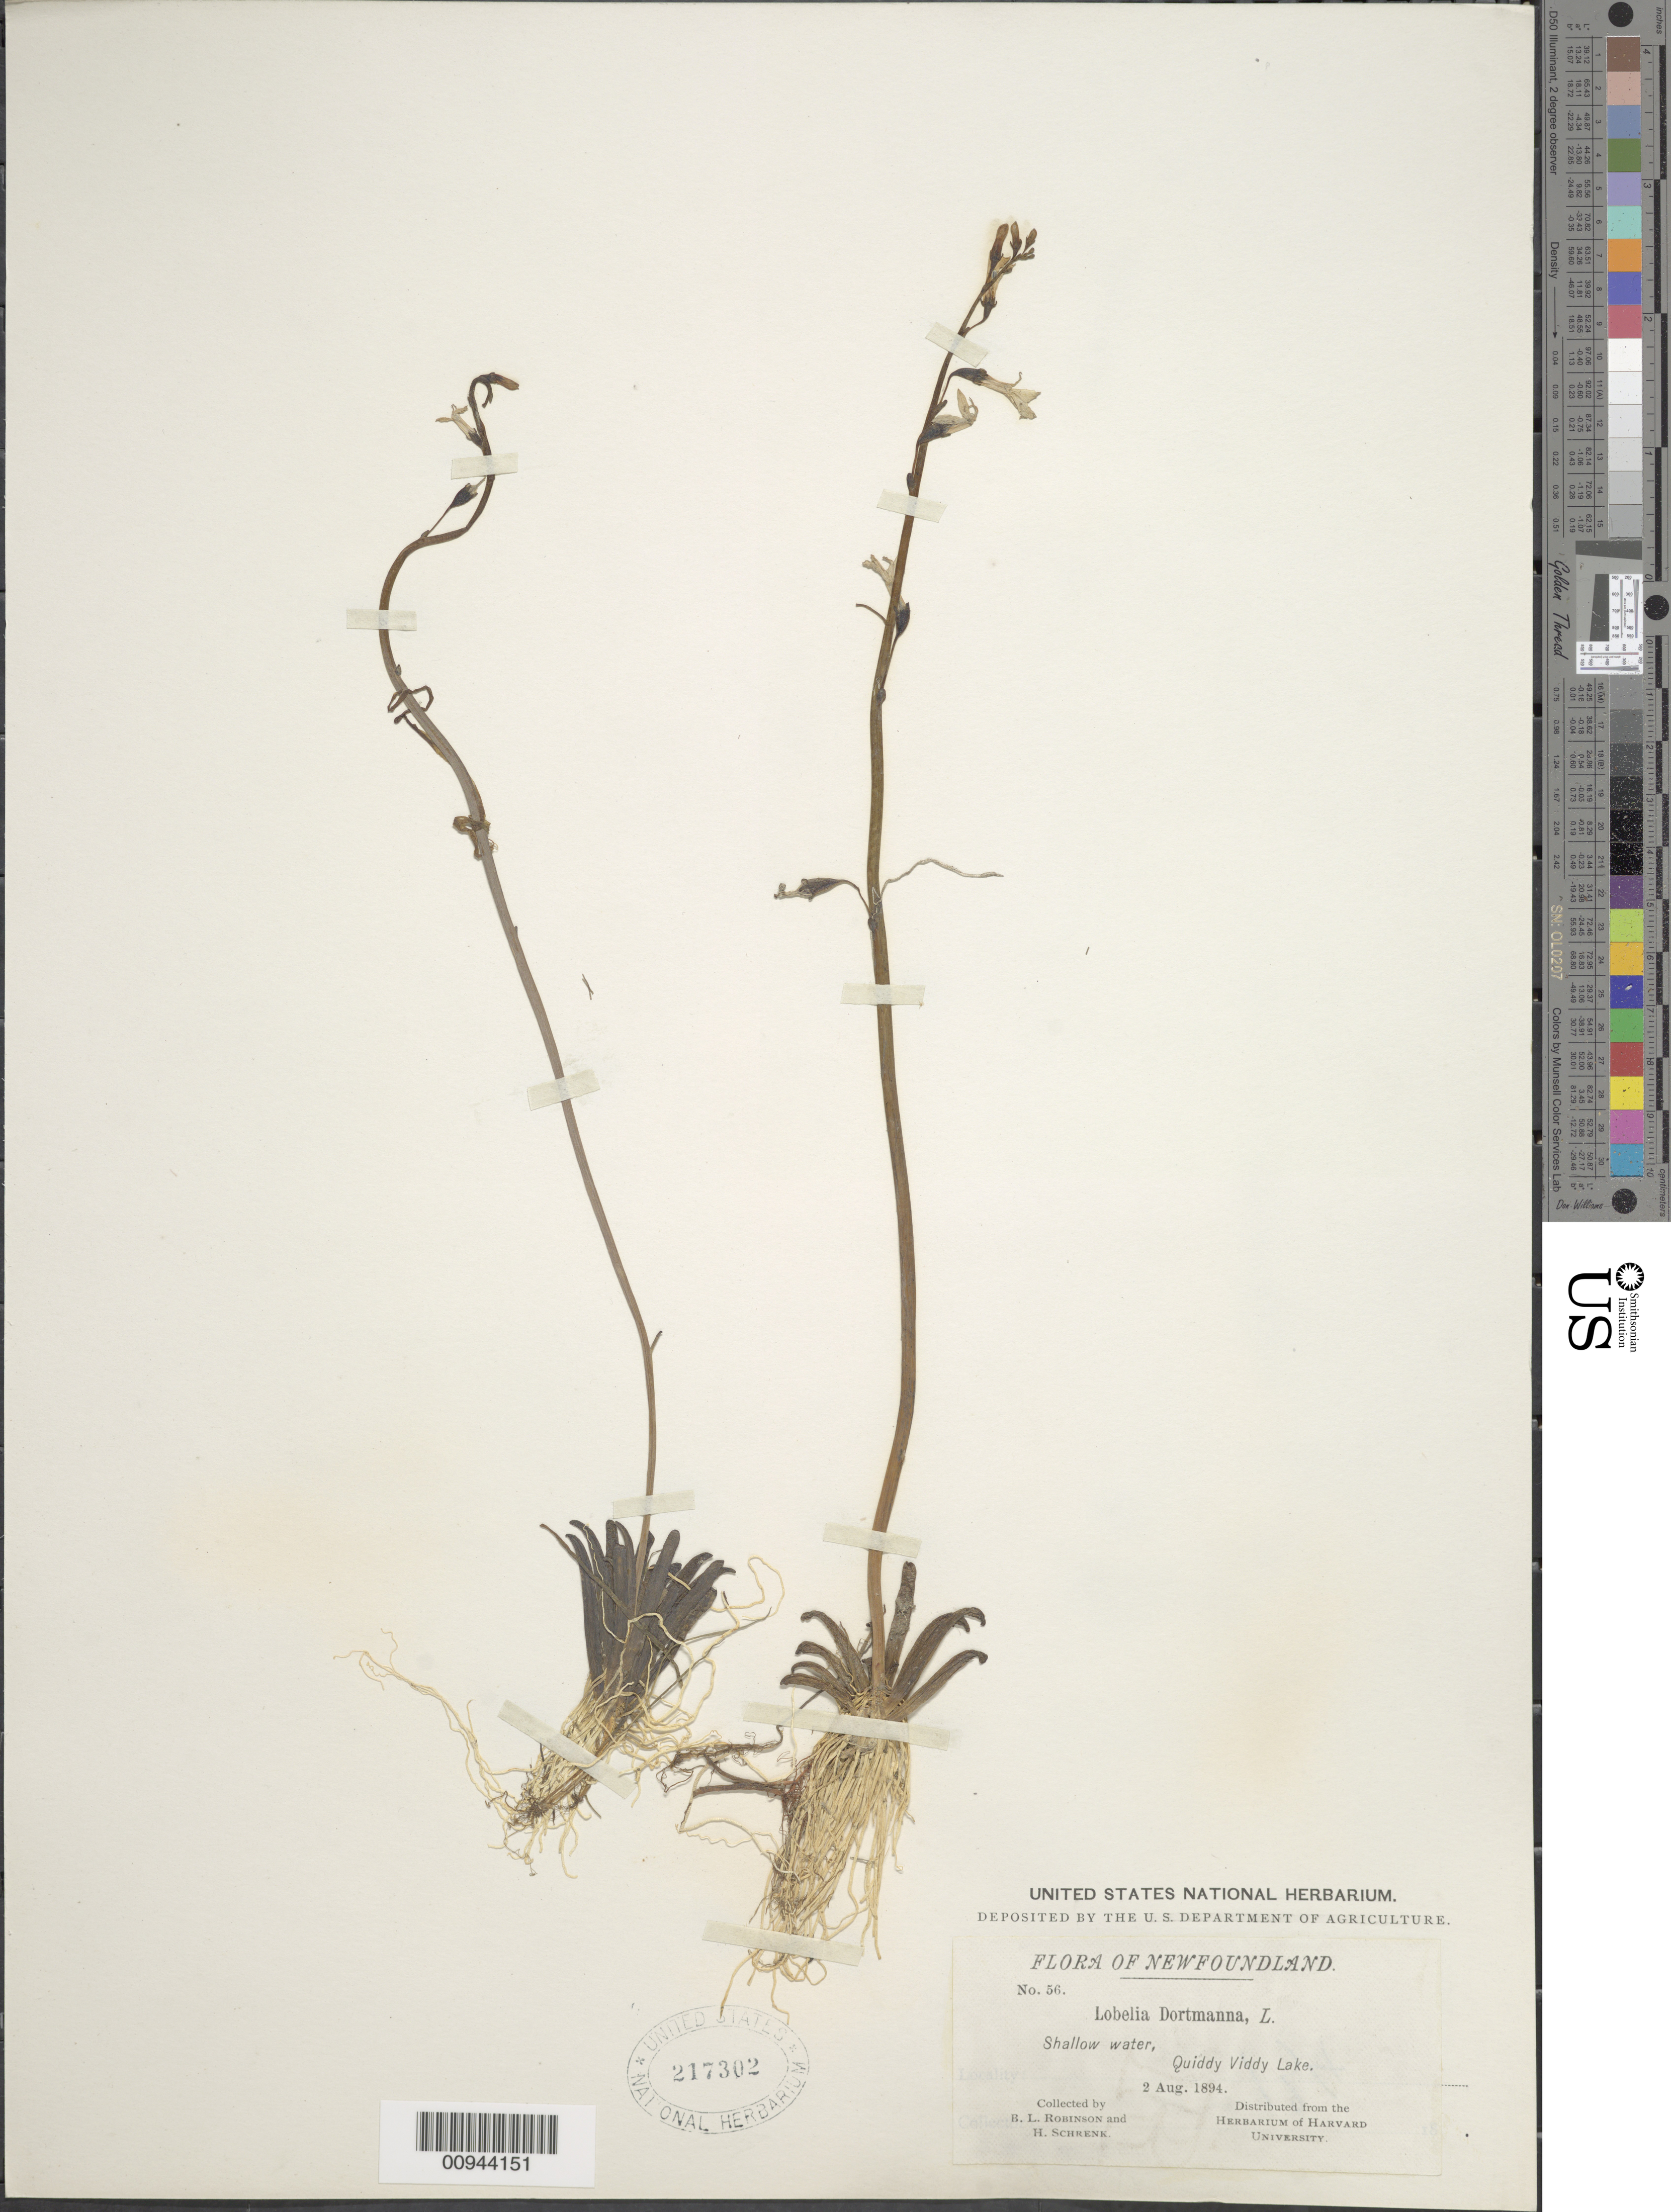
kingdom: Plantae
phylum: Tracheophyta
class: Magnoliopsida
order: Asterales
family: Campanulaceae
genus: Lobelia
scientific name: Lobelia dortmanna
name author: L.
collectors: B. L. Robinson & H. v. Schrenk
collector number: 56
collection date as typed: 02 Aug 1894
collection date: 1894-08-02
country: Canada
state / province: Newfoundland and Labrador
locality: Quiddy Viddy Lake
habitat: shallow water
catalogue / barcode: US 217302